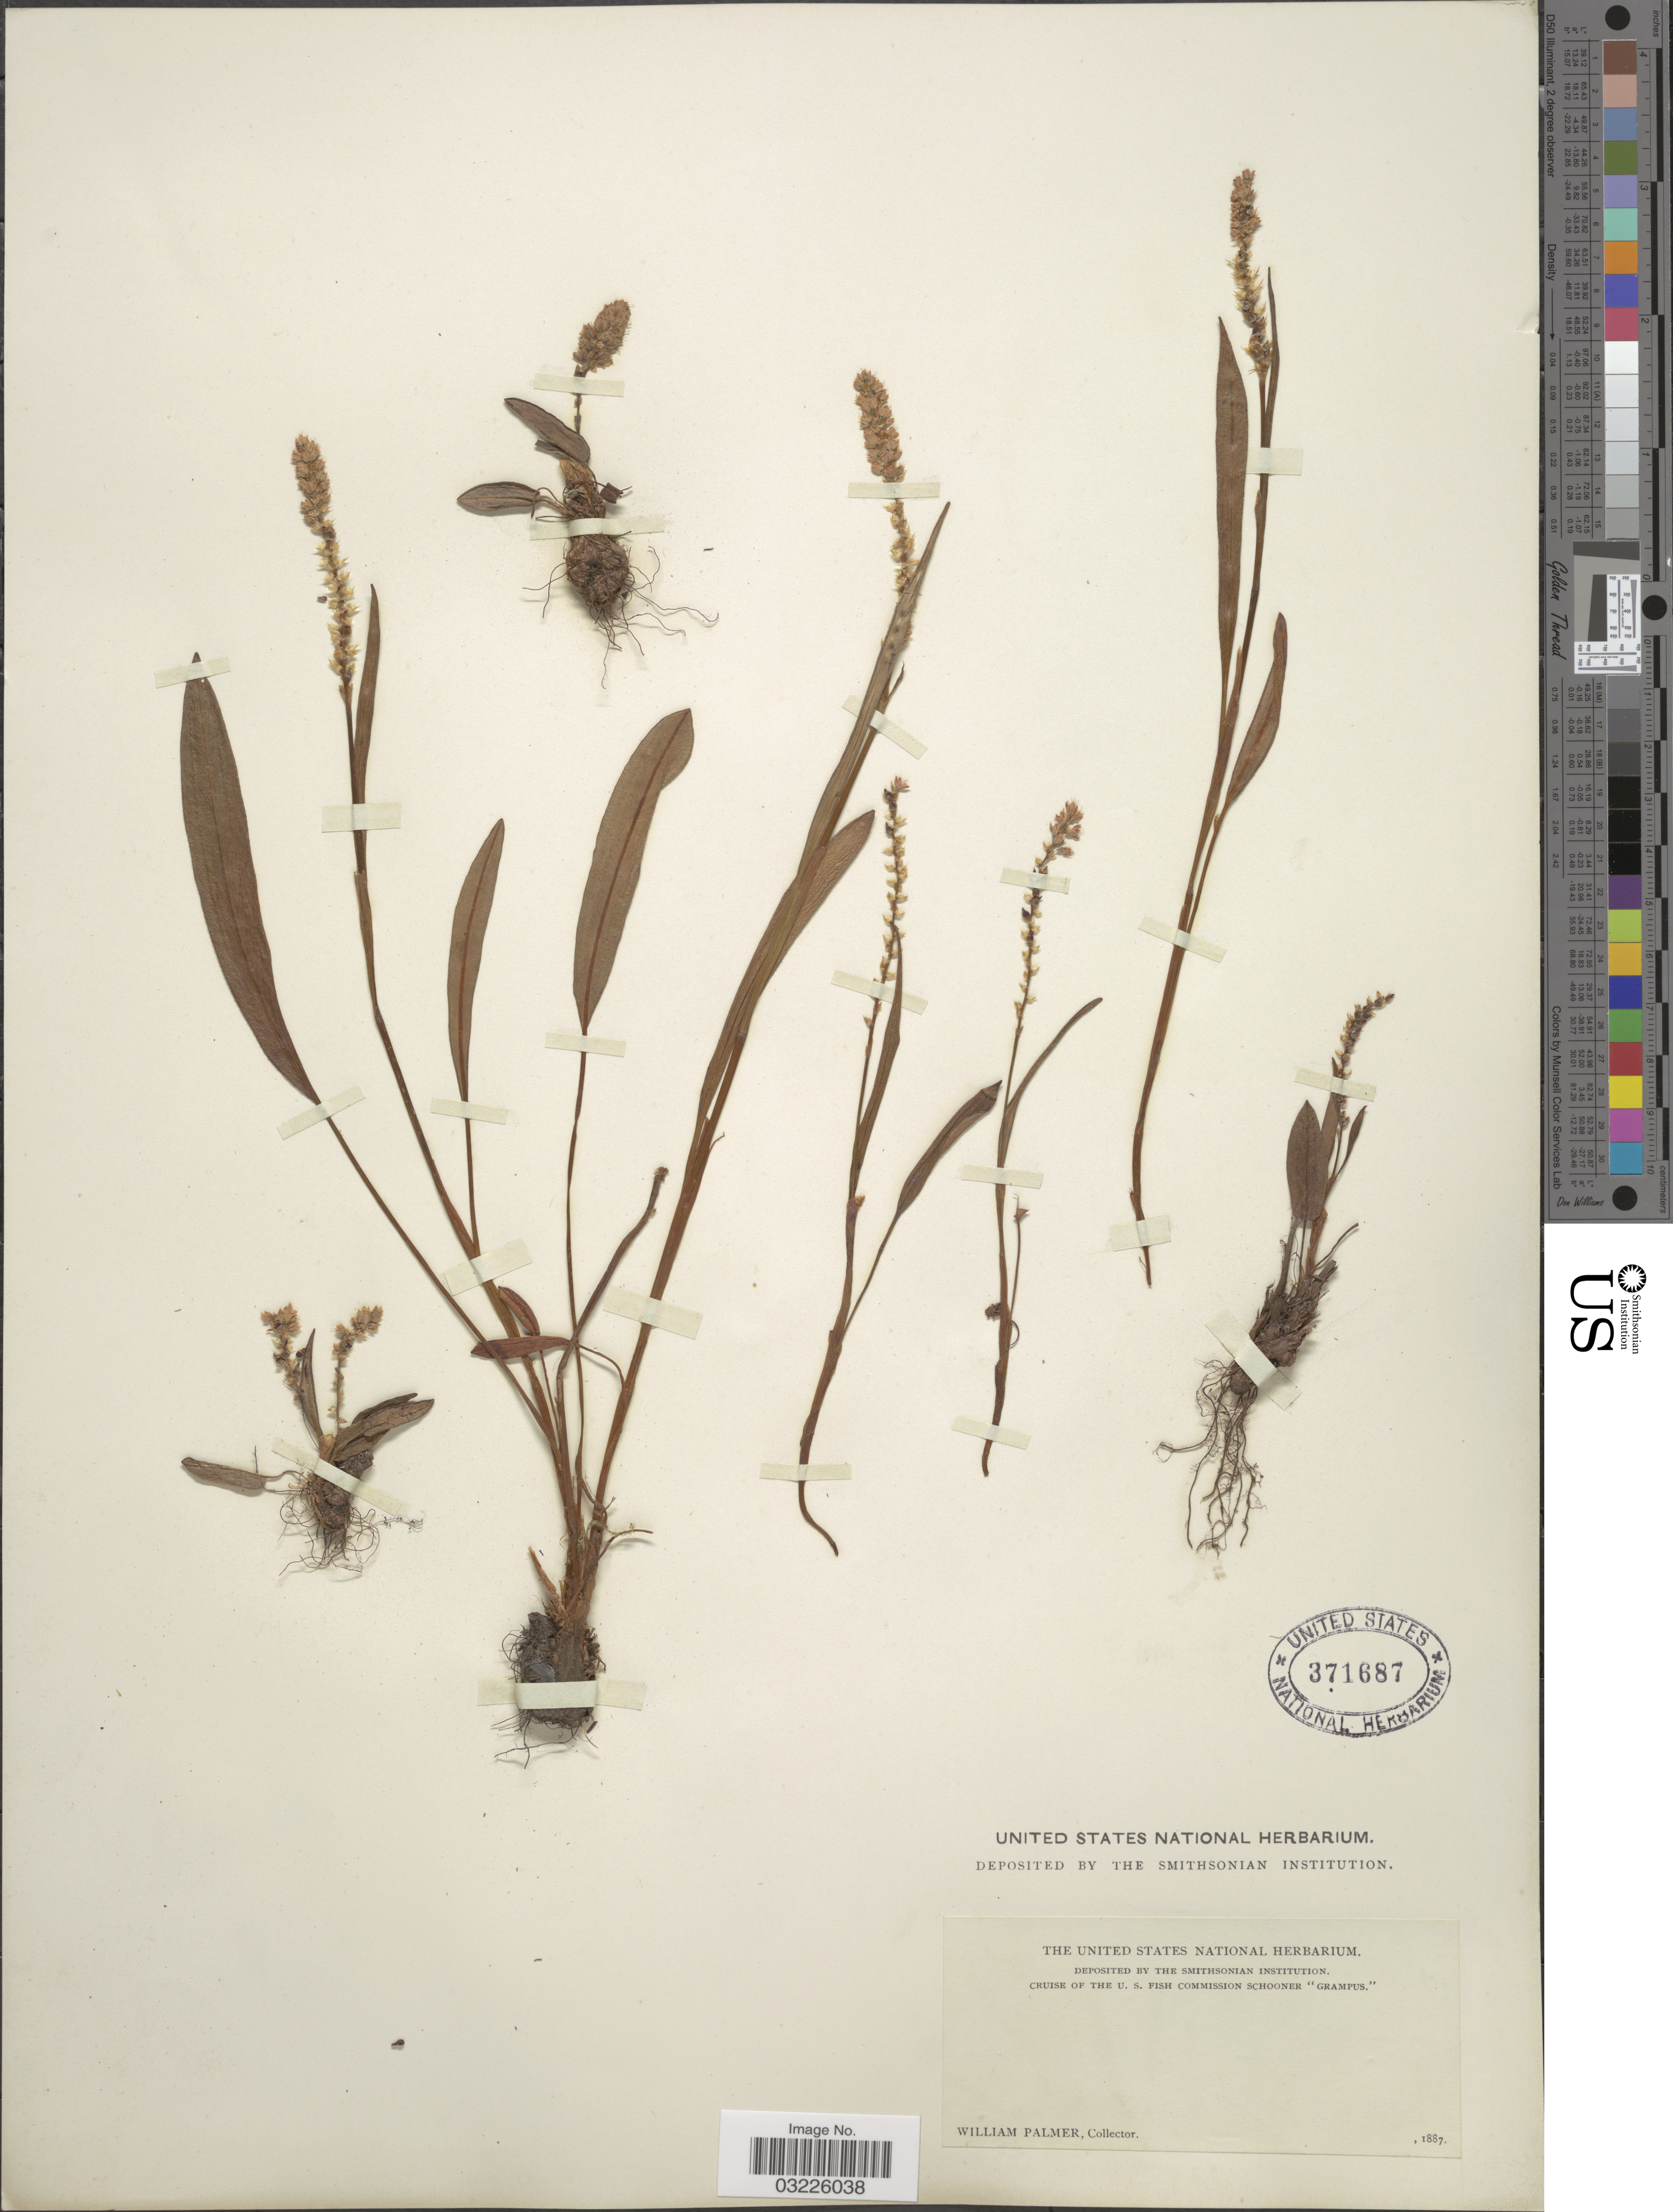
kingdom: Plantae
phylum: Tracheophyta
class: Magnoliopsida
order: Caryophyllales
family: Polygonaceae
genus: Bistorta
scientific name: Bistorta vivipara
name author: (L.) Delarbre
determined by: Strong, Mark T., (BOT), Smithsonian Institution - National Museum of Natural History (UNITED STATES)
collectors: W. Palmer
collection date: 1887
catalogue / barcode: US 371687